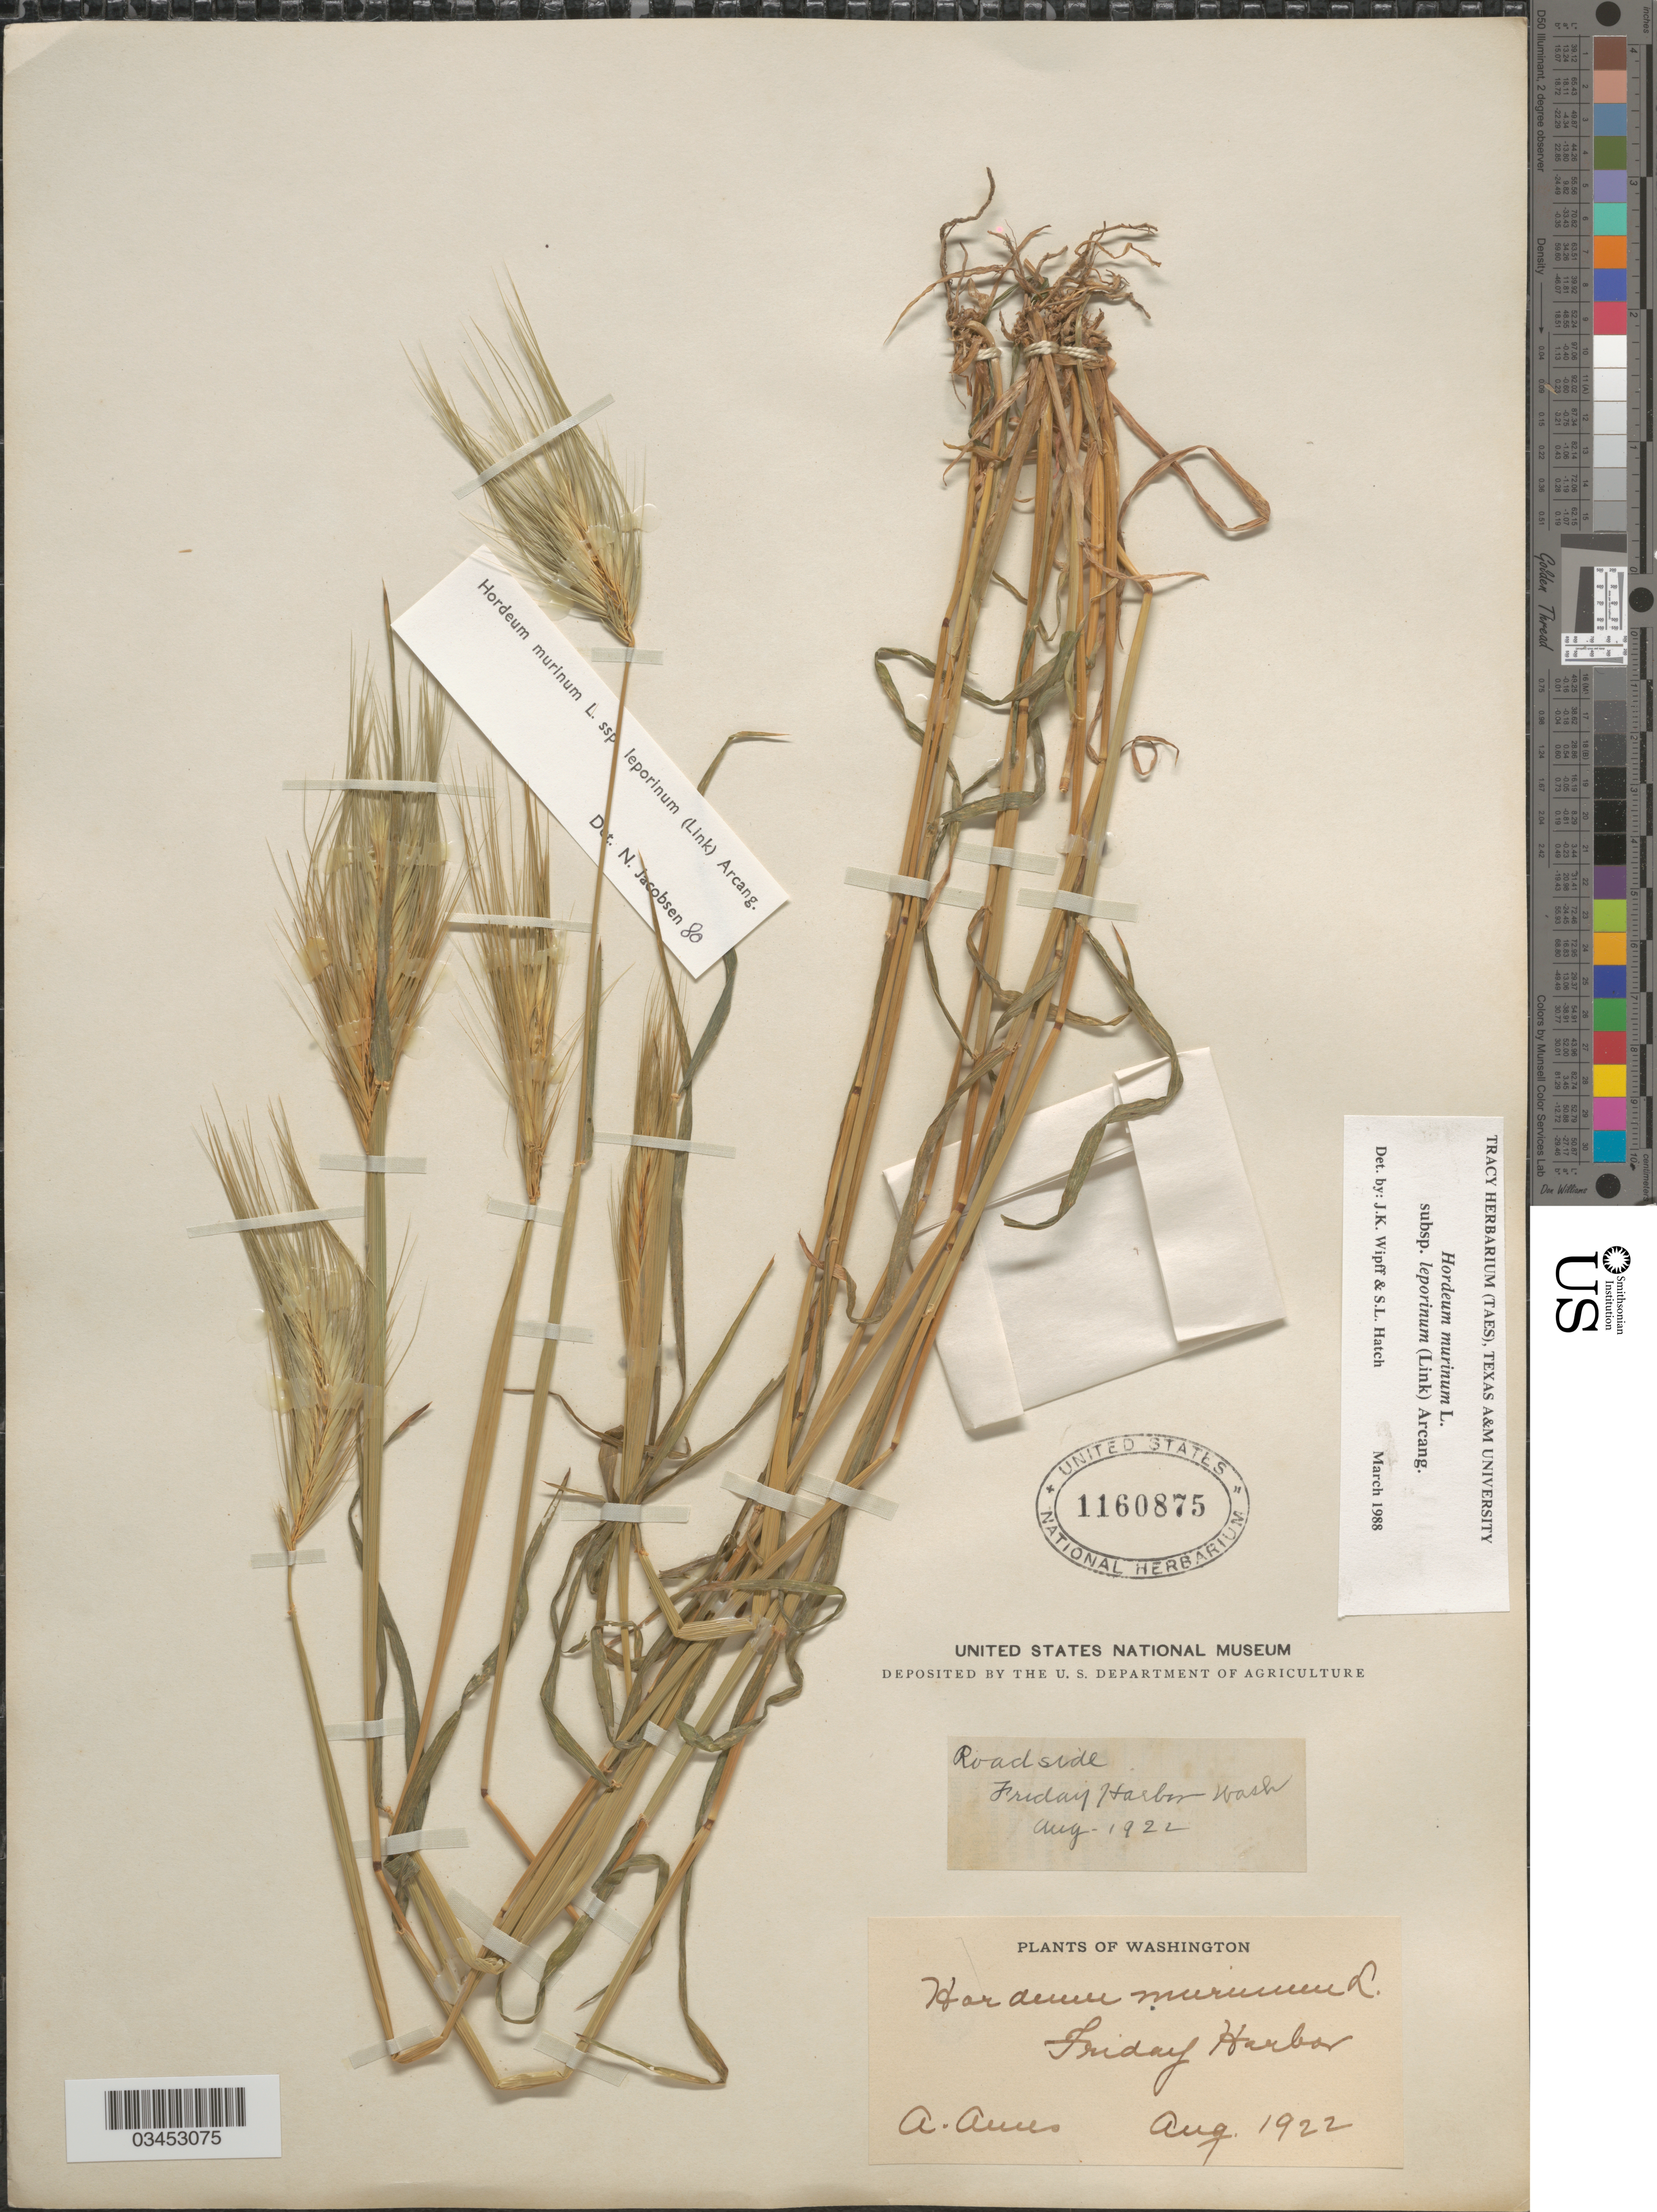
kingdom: Plantae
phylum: Tracheophyta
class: Liliopsida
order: Poales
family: Poaceae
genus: Hordeum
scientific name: Hordeum murinum subsp. leporinum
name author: (Link) Arcang.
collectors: A. Ames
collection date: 1922-08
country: United States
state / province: Washington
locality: Roadside. Friday Harbor.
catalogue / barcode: US 1160875